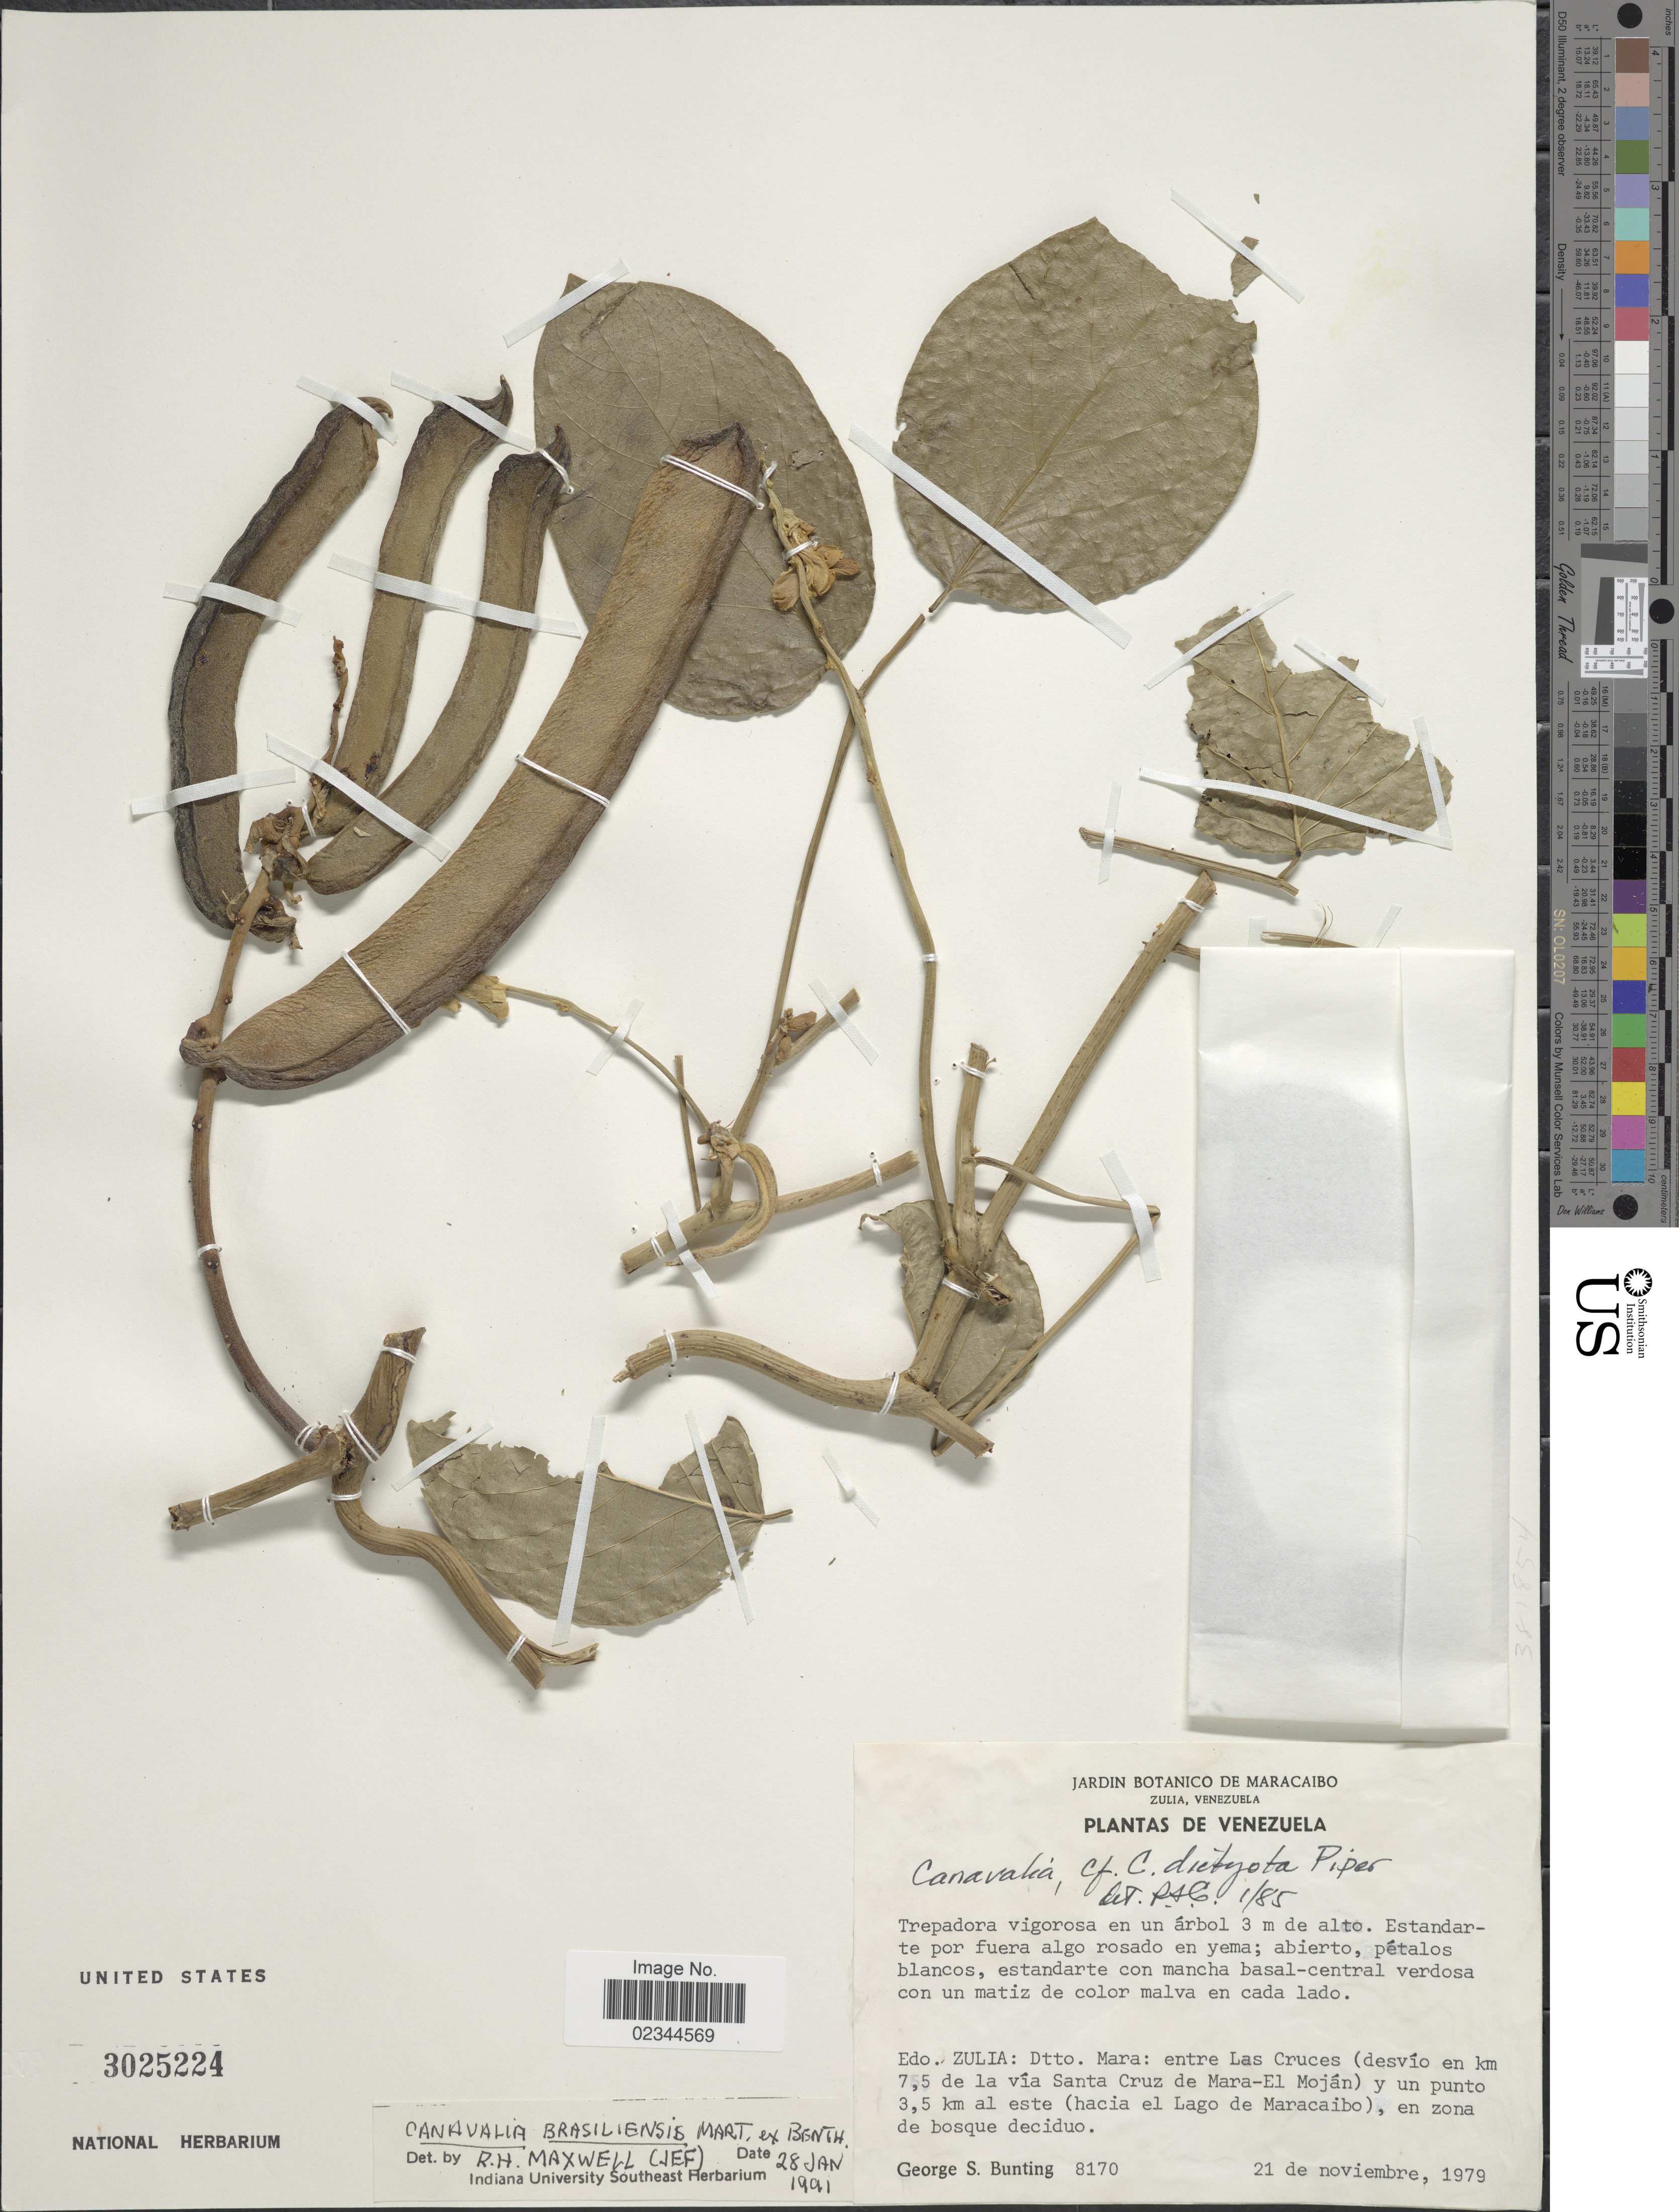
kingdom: Plantae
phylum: Tracheophyta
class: Magnoliopsida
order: Fabales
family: Fabaceae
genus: Canavalia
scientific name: Canavalia brasiliensis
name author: Mart. ex Benth.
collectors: G. S. Bunting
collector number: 8170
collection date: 1979-11-21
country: Venezuela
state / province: Zulia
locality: Dtto. Mara, entre Las Cruces (desvio en km 7.5 de la via Santa Cruz de Mara-El Mojan) y un punto 3.5 km al este (hacia el Lago de Maracaibo)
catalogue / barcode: US 3025224